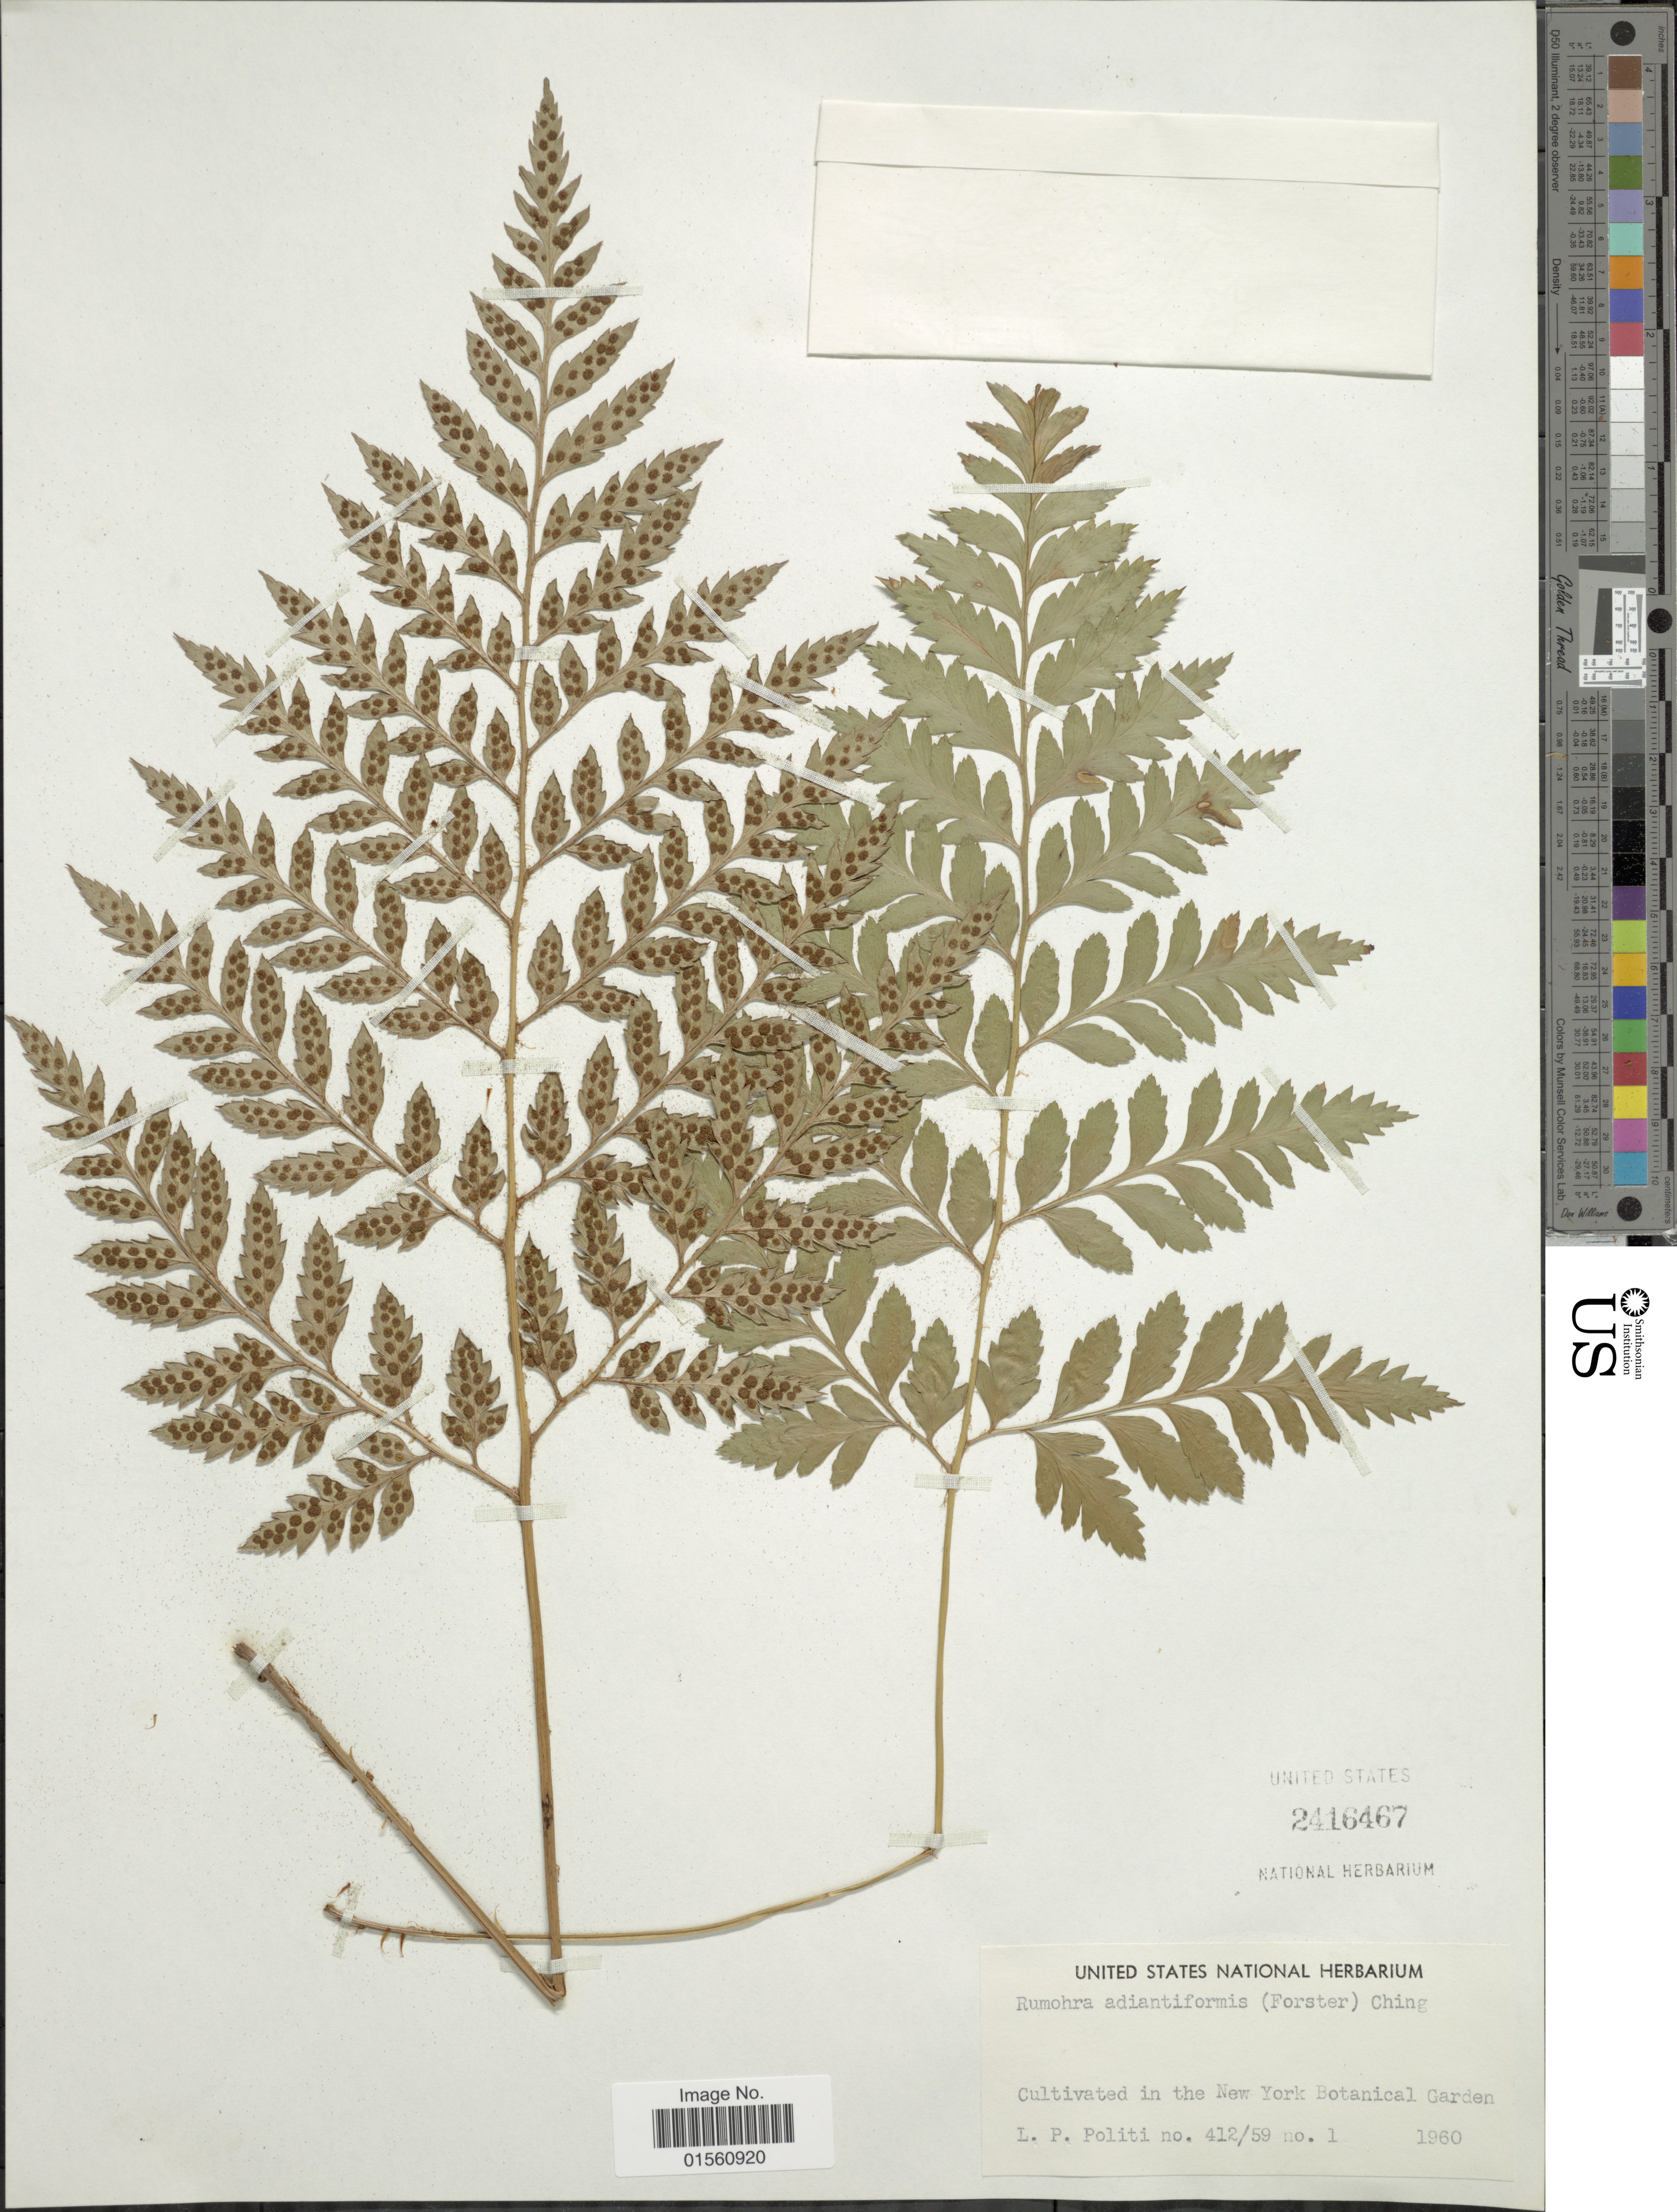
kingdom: Plantae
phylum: Tracheophyta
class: Polypodiopsida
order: Polypodiales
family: Dryopteridaceae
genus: Rumohra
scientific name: Rumohra adiantiformis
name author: (G. Forst.) Ching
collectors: L. Politi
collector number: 412/59/1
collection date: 1960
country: United States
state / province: New York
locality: In the New York Botanical Garden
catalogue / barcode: US 2416467